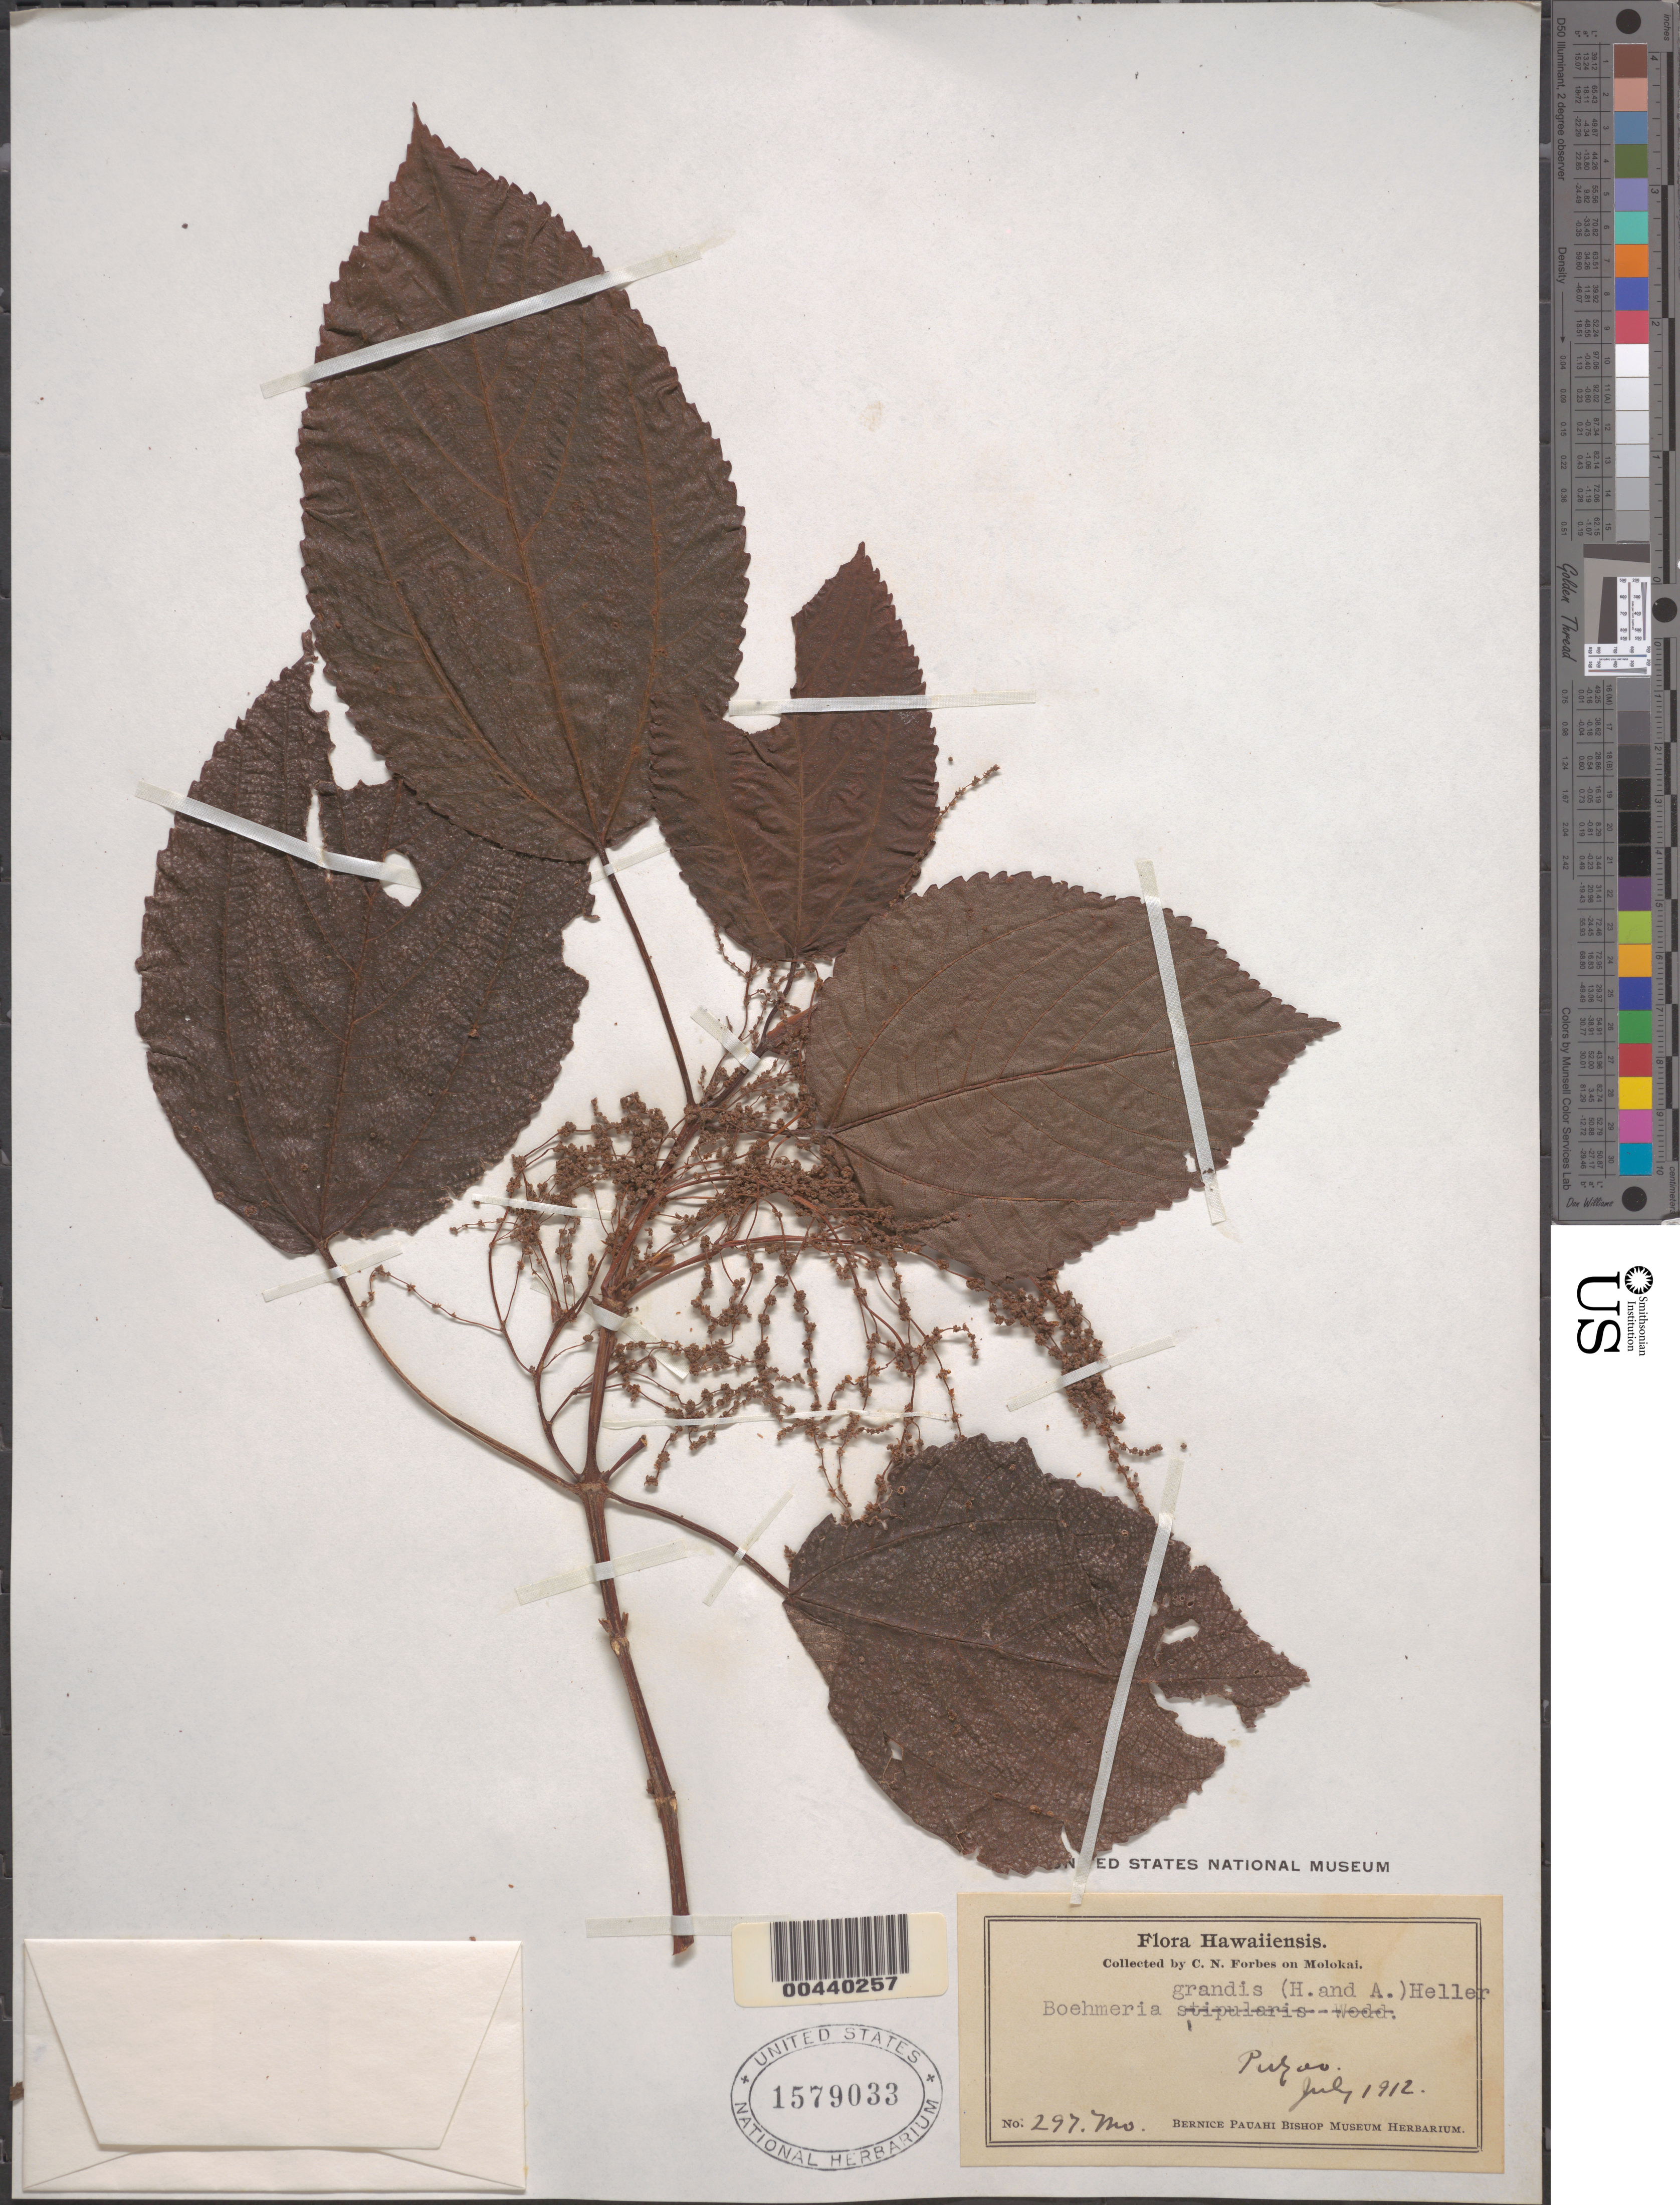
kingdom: Plantae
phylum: Tracheophyta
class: Magnoliopsida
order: Rosales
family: Urticaceae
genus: Boehmeria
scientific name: Boehmeria grandis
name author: (Hook. & Arn.) A. Heller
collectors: C. N. Forbes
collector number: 297.Mo.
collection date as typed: Jul 1912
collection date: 1912-07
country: United States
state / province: Hawaii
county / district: Maui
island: Moloka'i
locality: Pukoo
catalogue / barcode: US 1579033